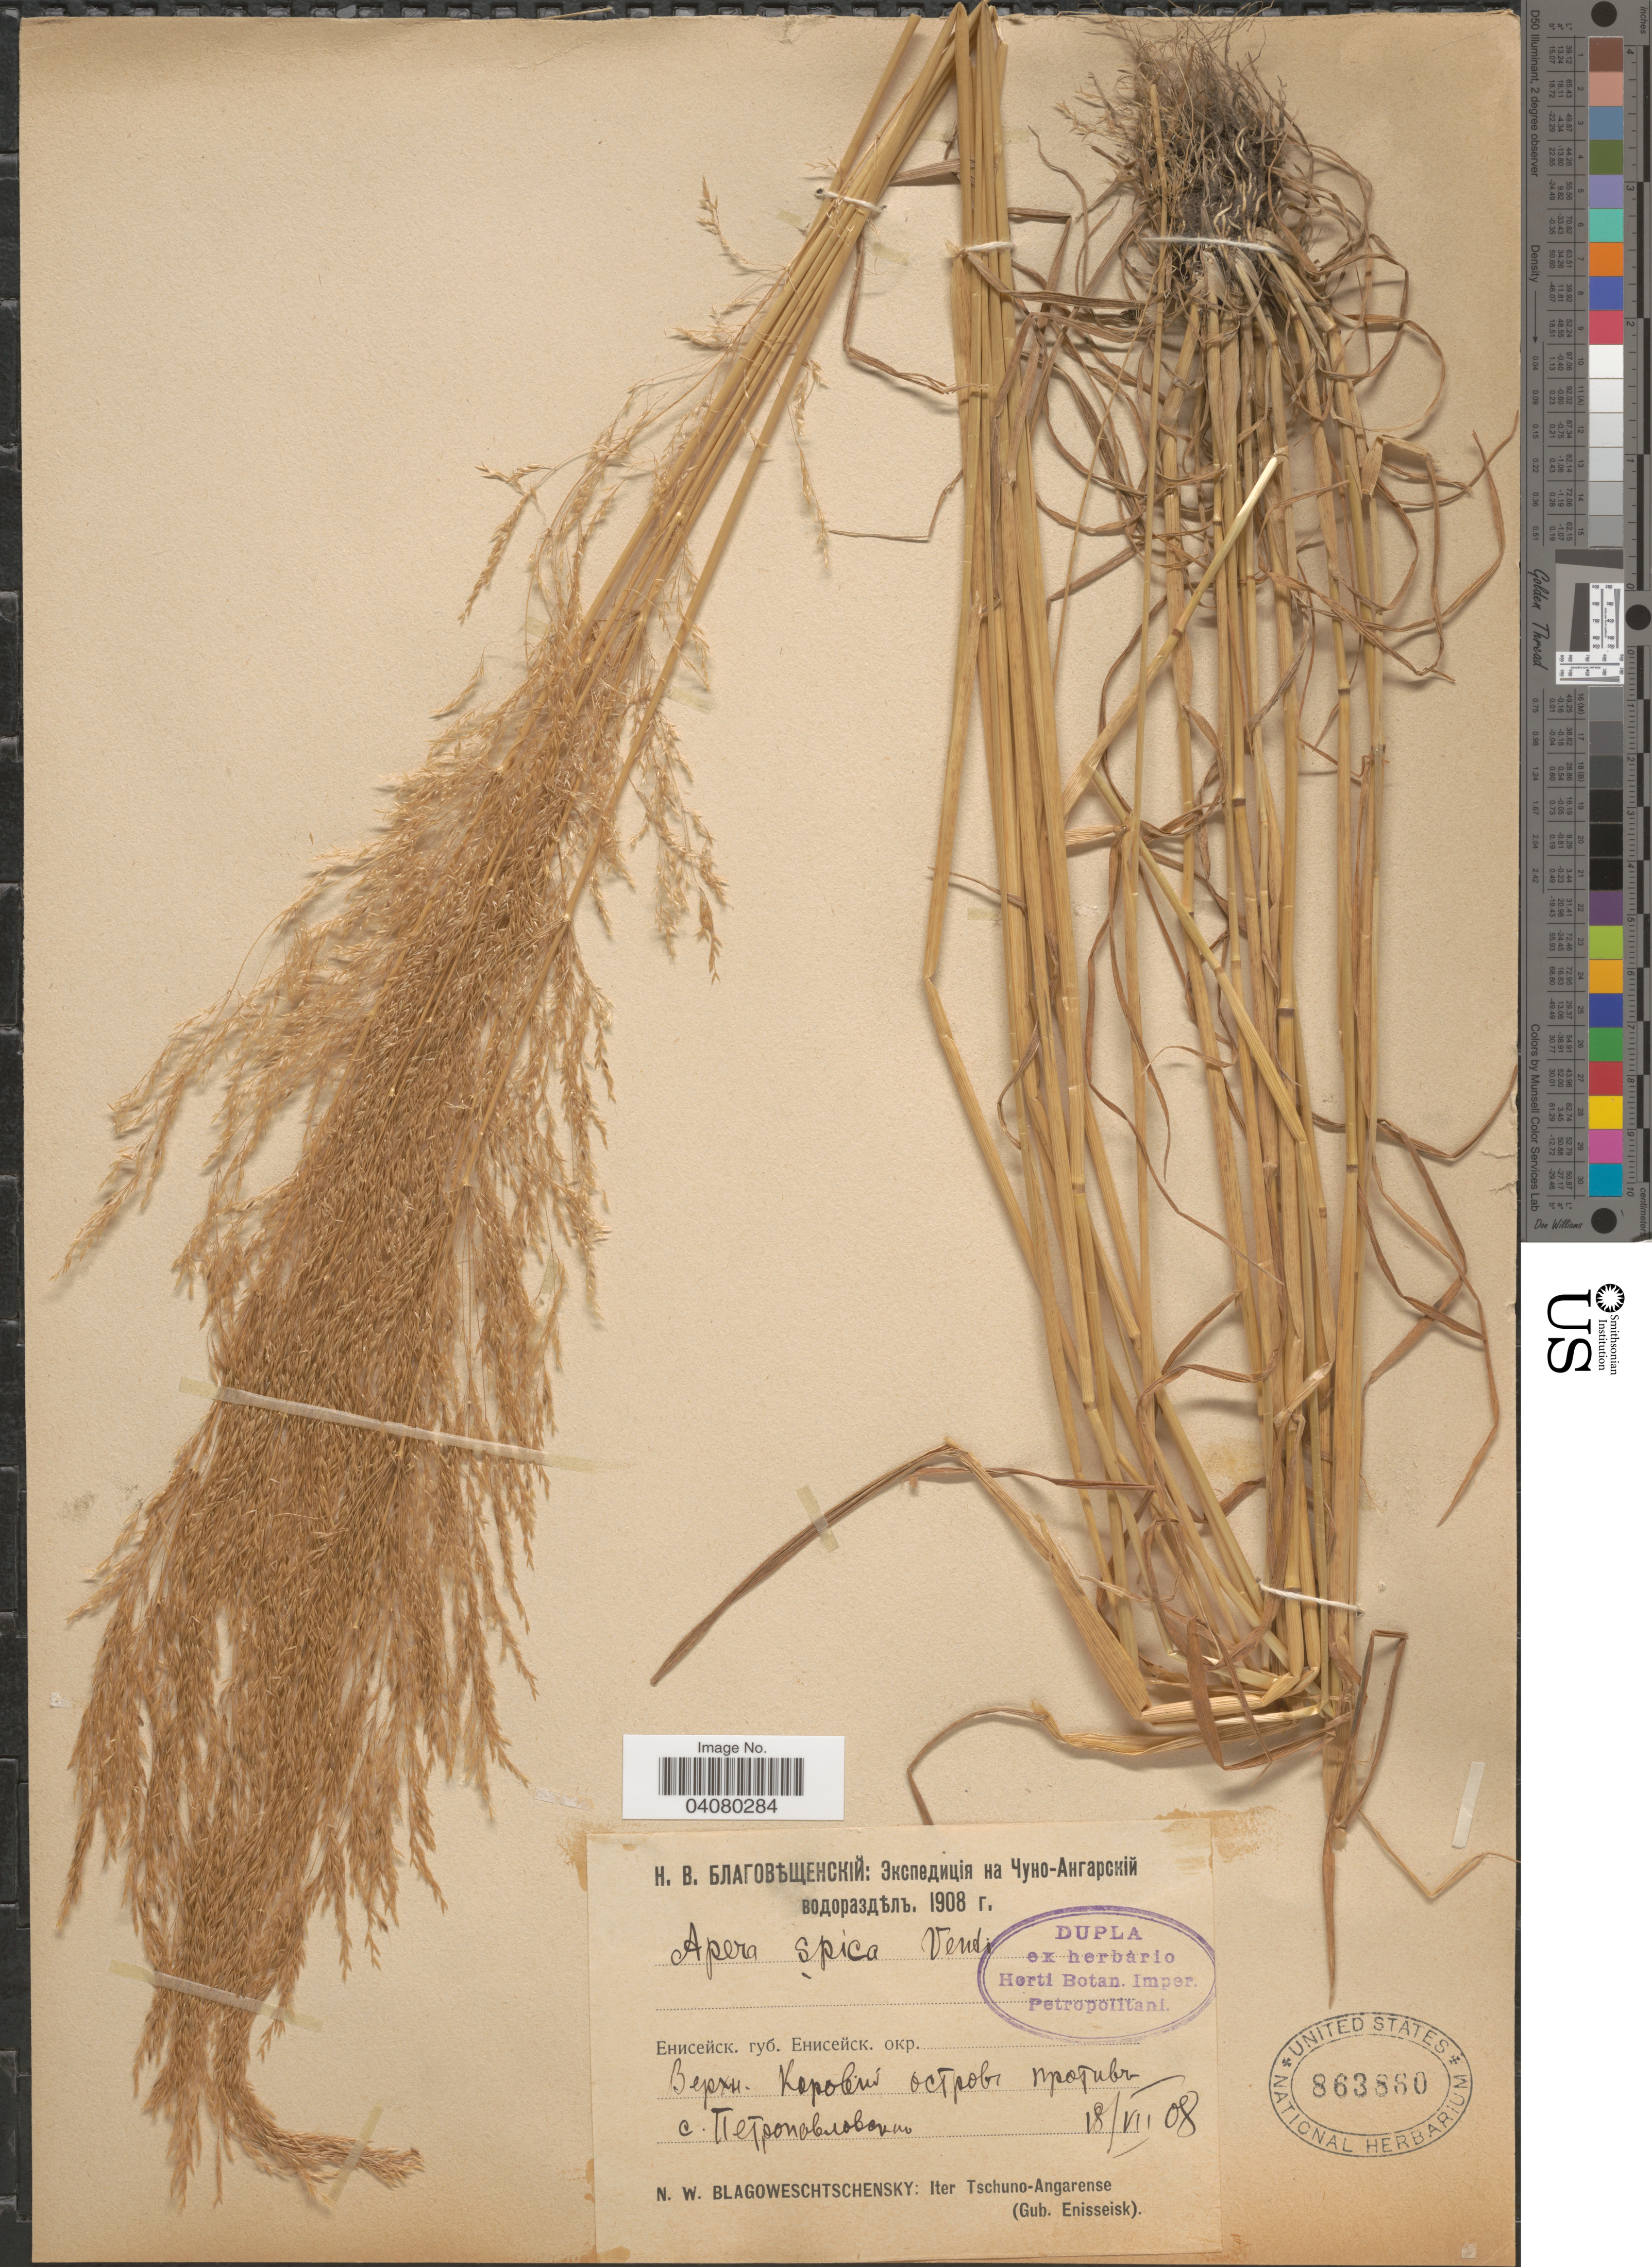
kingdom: Plantae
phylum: Tracheophyta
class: Liliopsida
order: Poales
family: Poaceae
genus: Apera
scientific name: Apera spica-venti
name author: (L.) P. Beauv.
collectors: N. Blagoweschtschensky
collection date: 1908-07-18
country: Russian Federation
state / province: Krasnoyarsk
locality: Iter Tschuno-Angarense (Gub. Enisseisk). Verkhniy Koroviy Island opposite ov village Petropavlovskoye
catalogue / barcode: US 863860